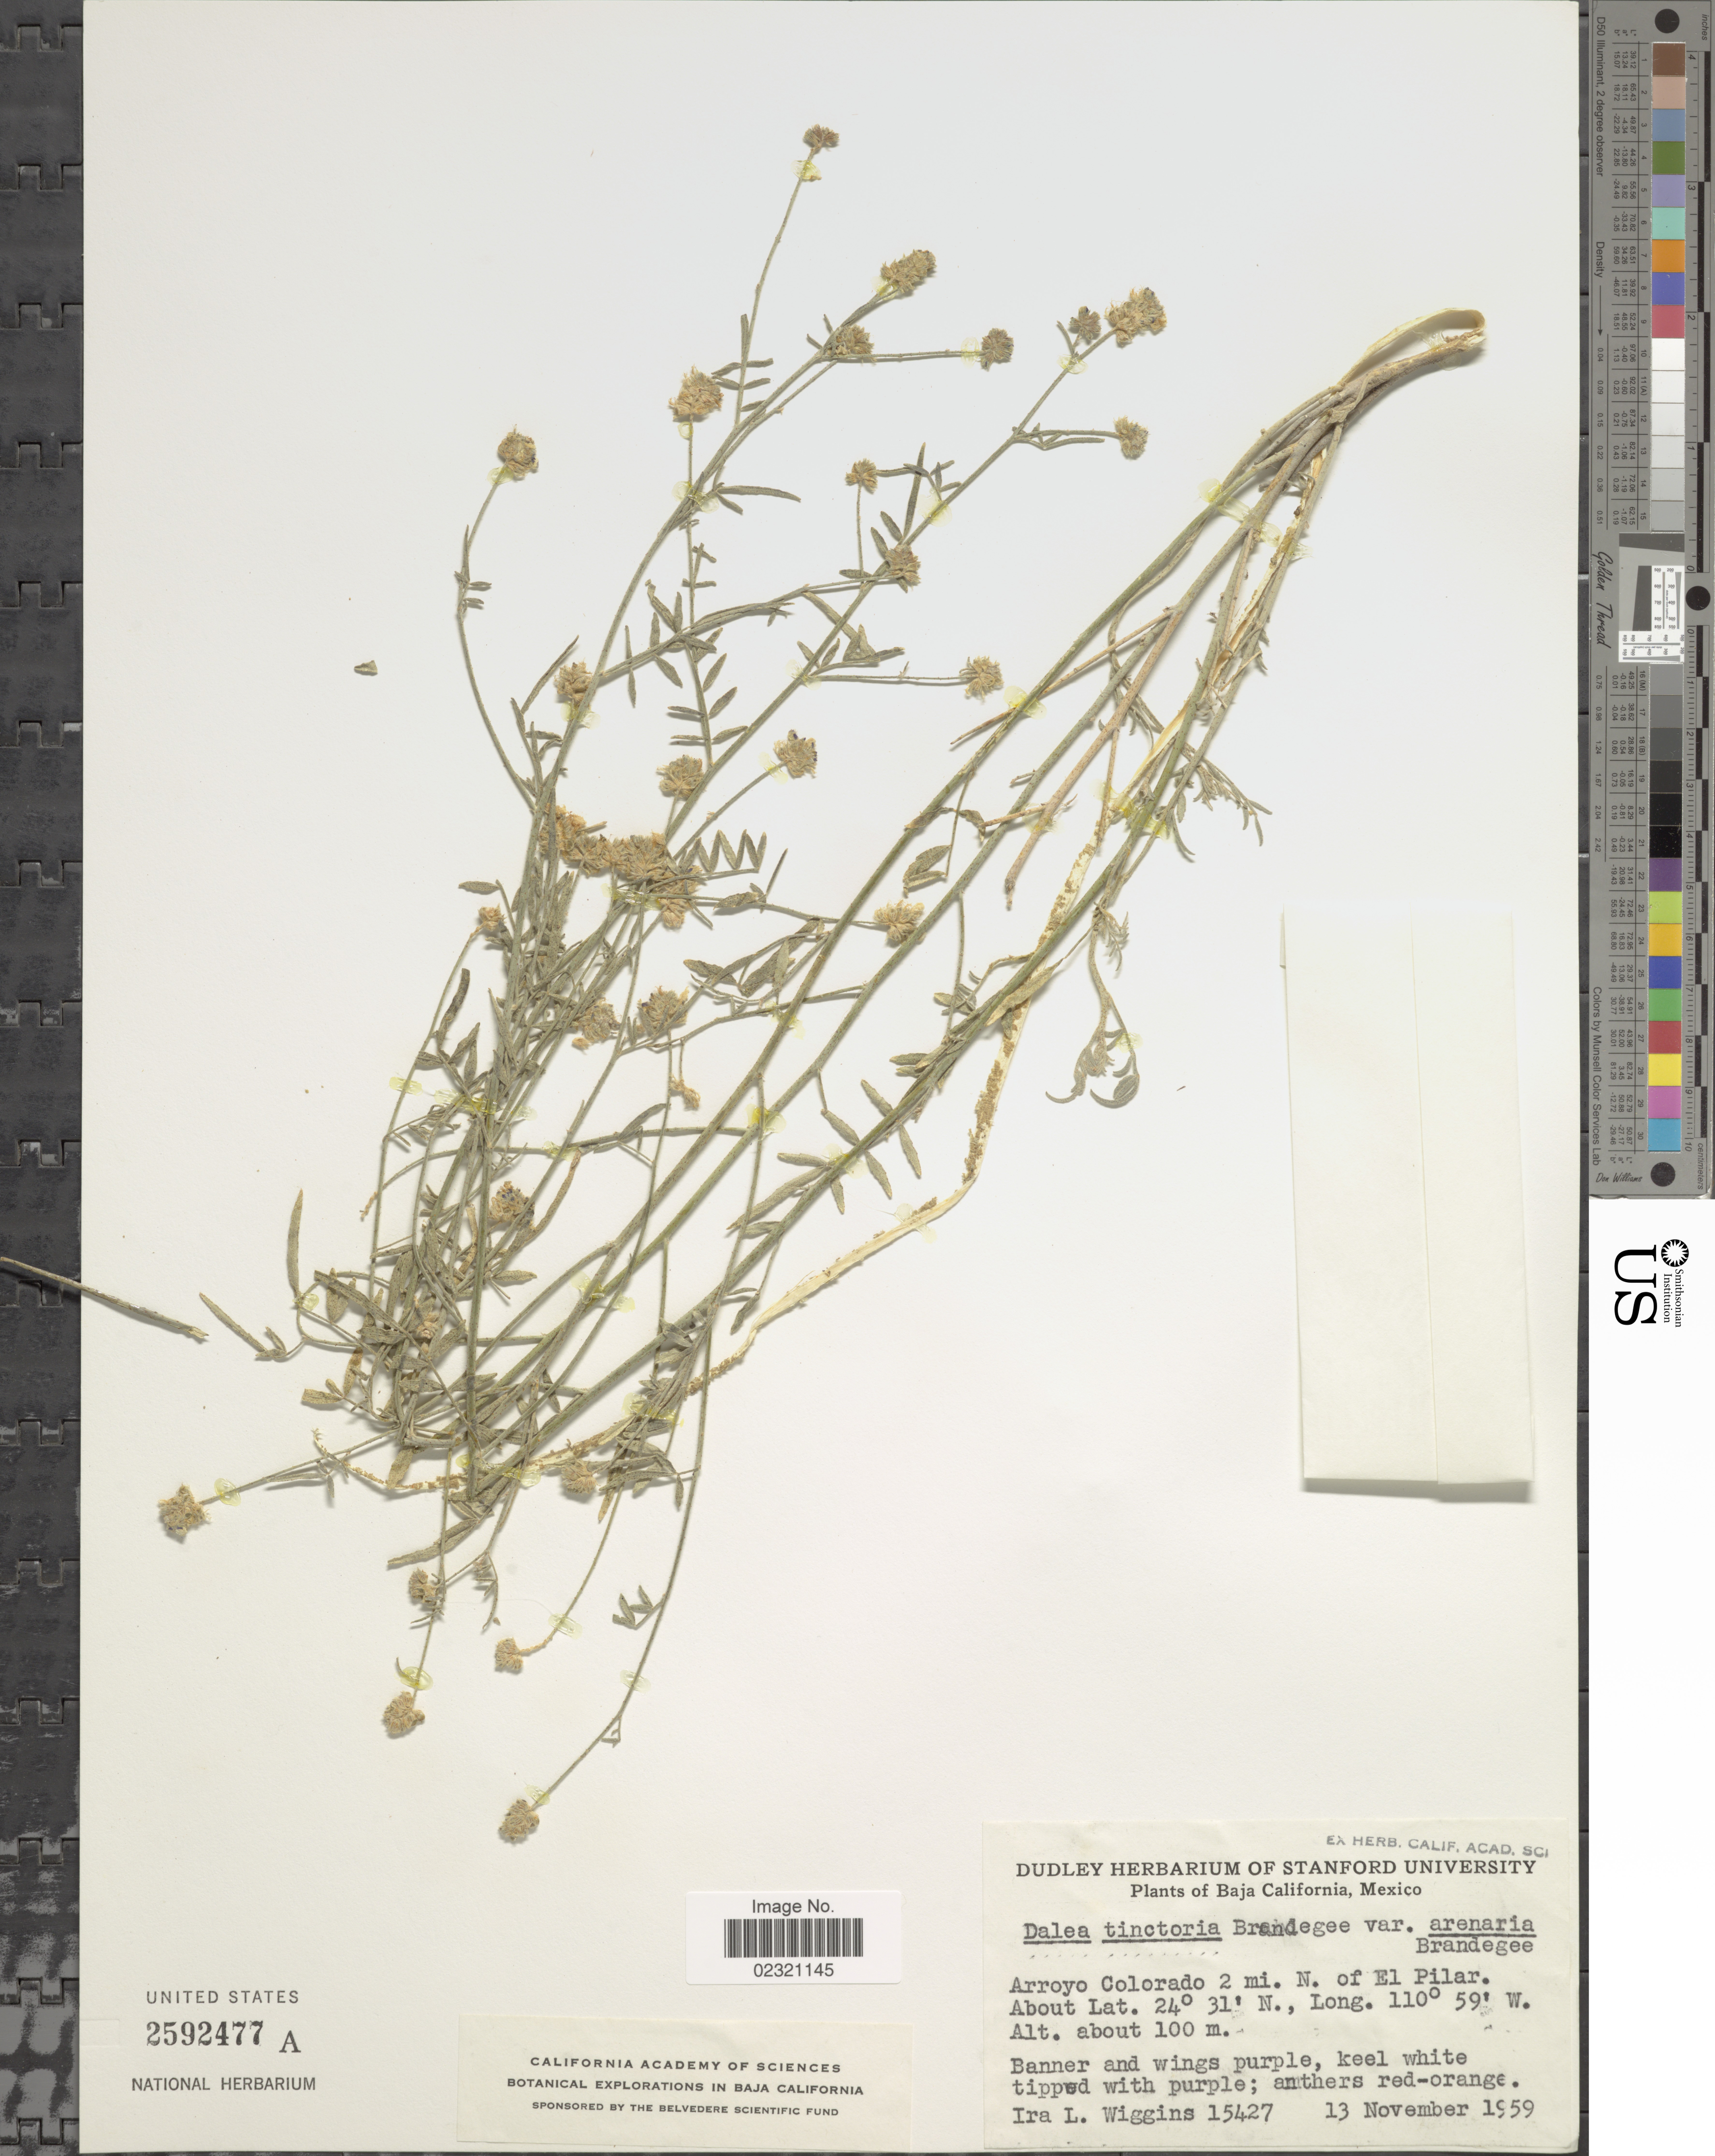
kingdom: Plantae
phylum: Tracheophyta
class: Magnoliopsida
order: Fabales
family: Fabaceae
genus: Psorothamnus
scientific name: Psorothamnus emoryi var. arenarius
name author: (Brandegee) Rydb.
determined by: Strong, M. T., (US), Smithsonian Institution - National Museum of Natural History (UNITED STATES)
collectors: I. L. Wiggins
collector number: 15427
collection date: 1959-11-13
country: Mexico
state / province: Baja California Sur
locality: Arroyo Colorado 2 mi N of El Pilar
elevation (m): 100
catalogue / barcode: US 2592477A